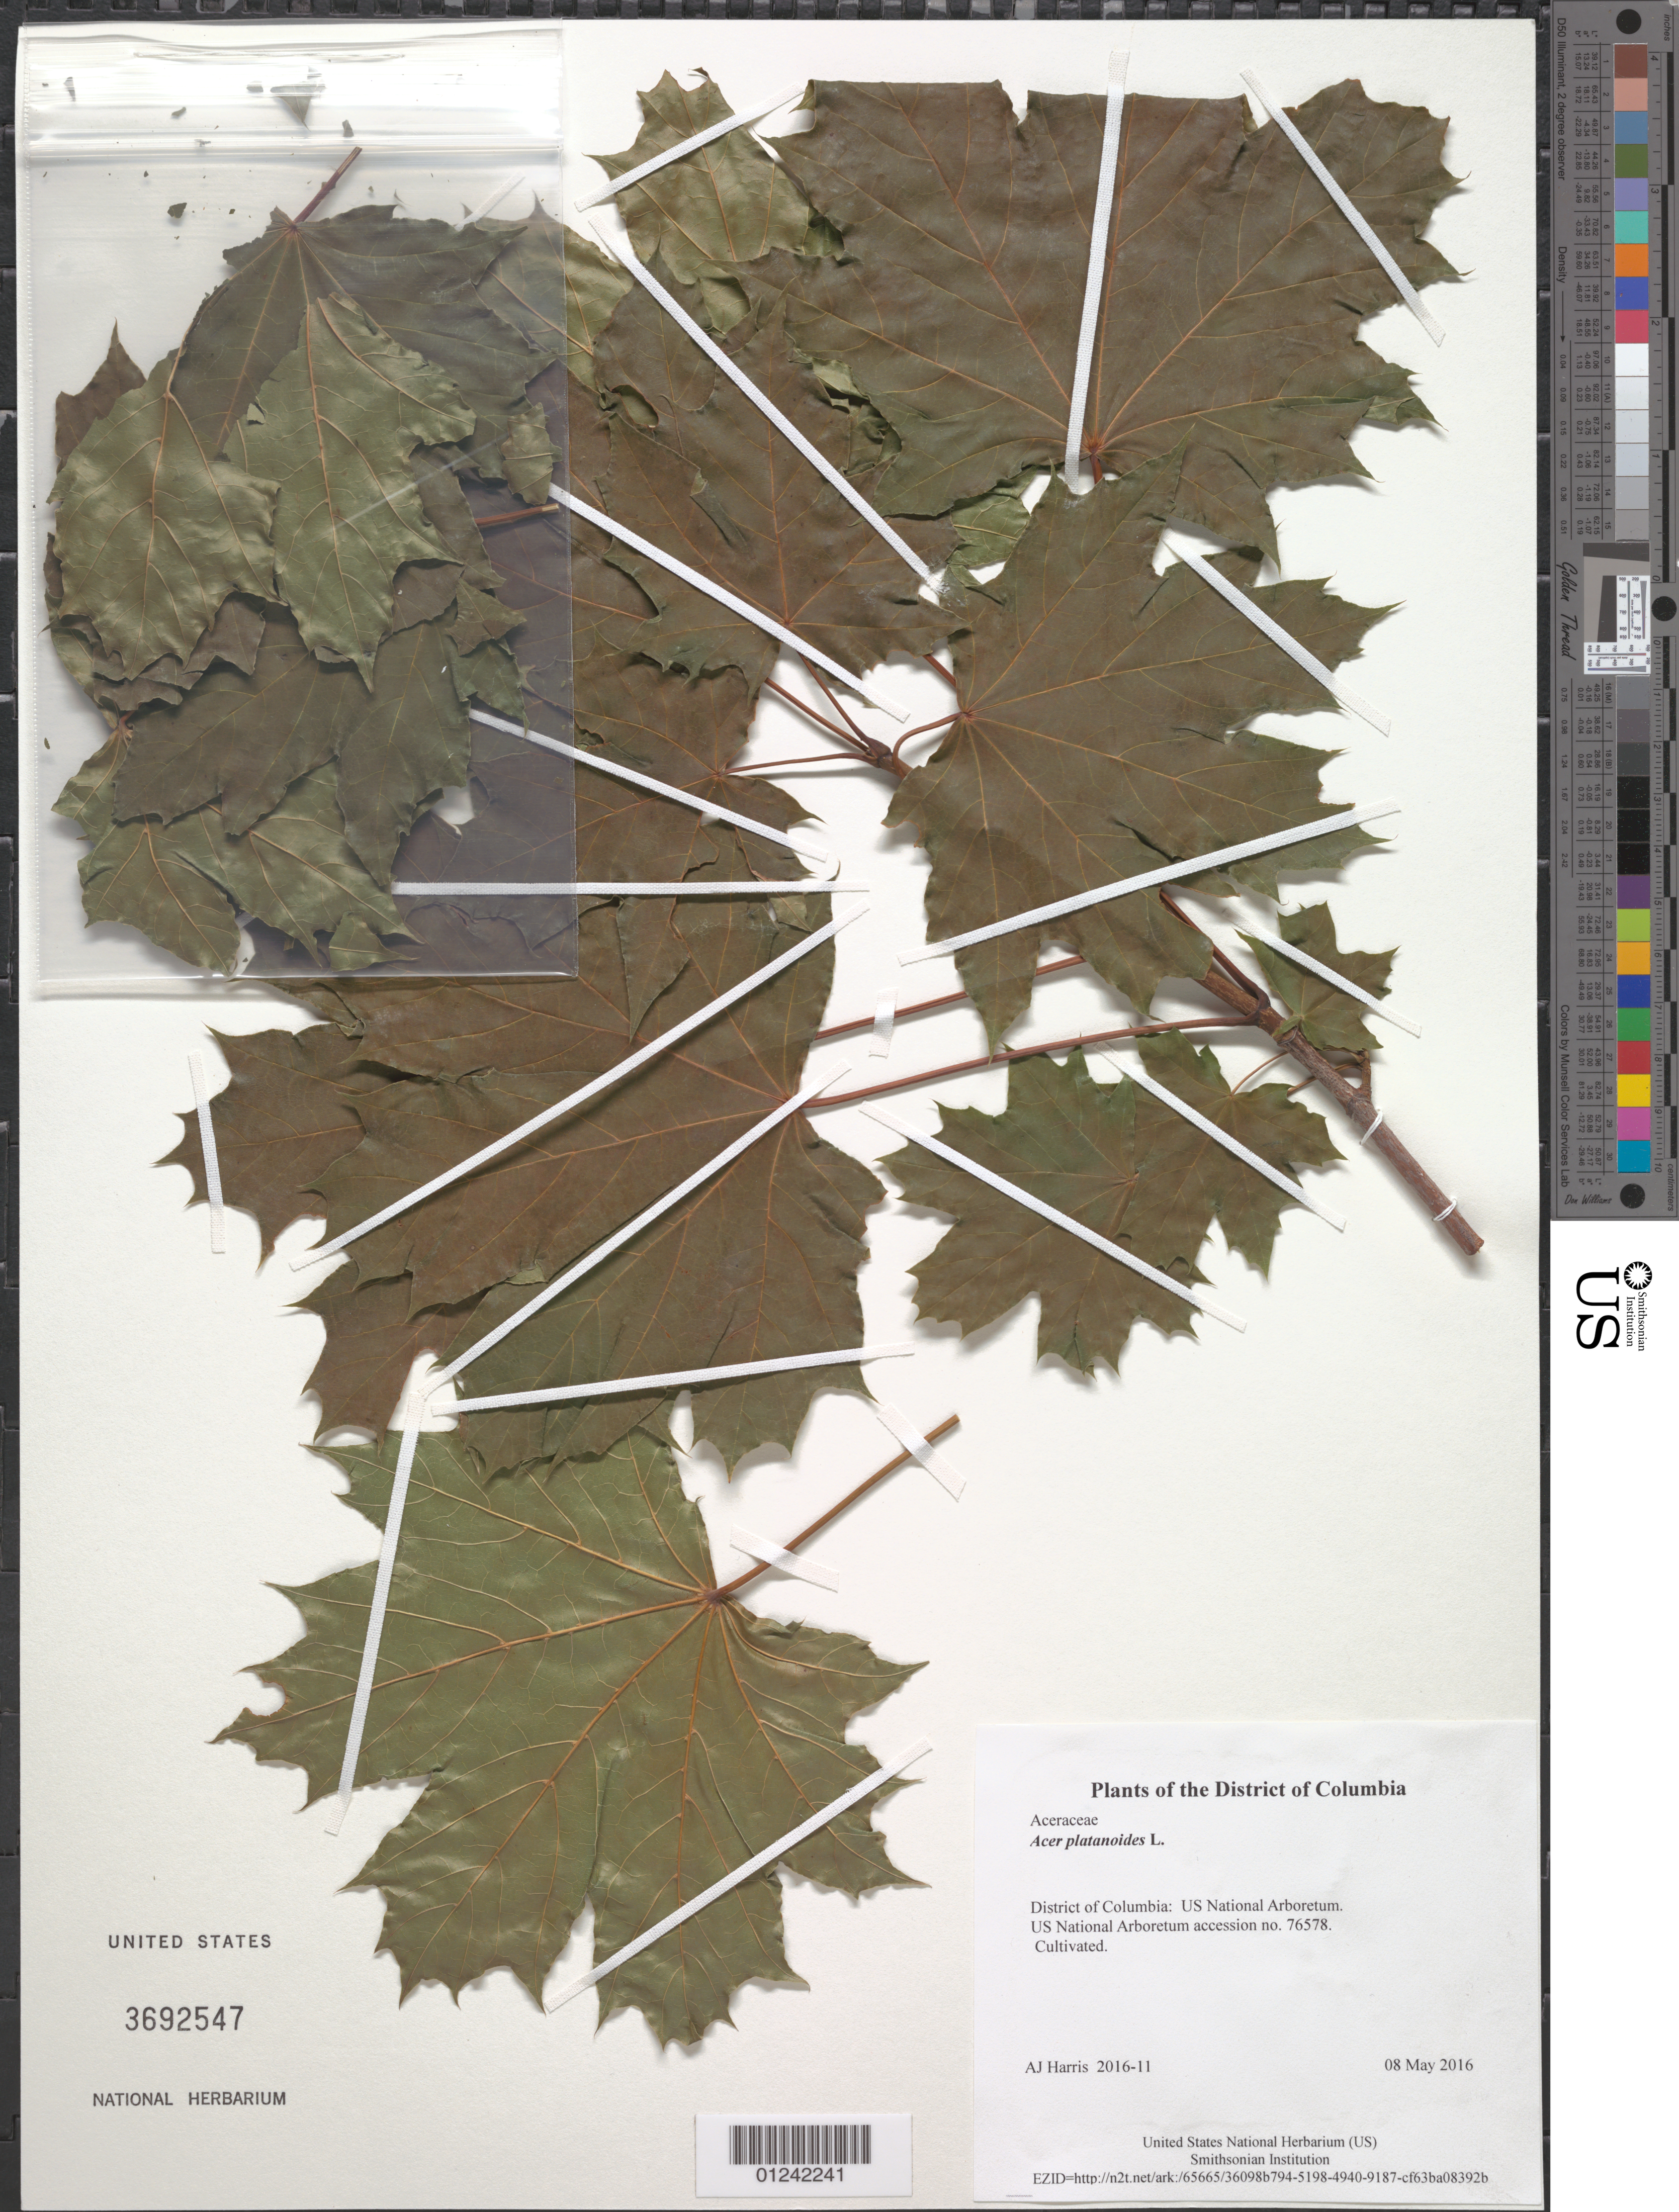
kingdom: Plantae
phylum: Tracheophyta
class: Magnoliopsida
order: Sapindales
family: Sapindaceae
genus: Acer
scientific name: Acer platanoides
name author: L.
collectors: A. J. Harris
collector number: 2016-11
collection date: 2016-05-08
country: United States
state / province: District of Columbia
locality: US National Arboretum.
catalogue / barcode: US 3692547